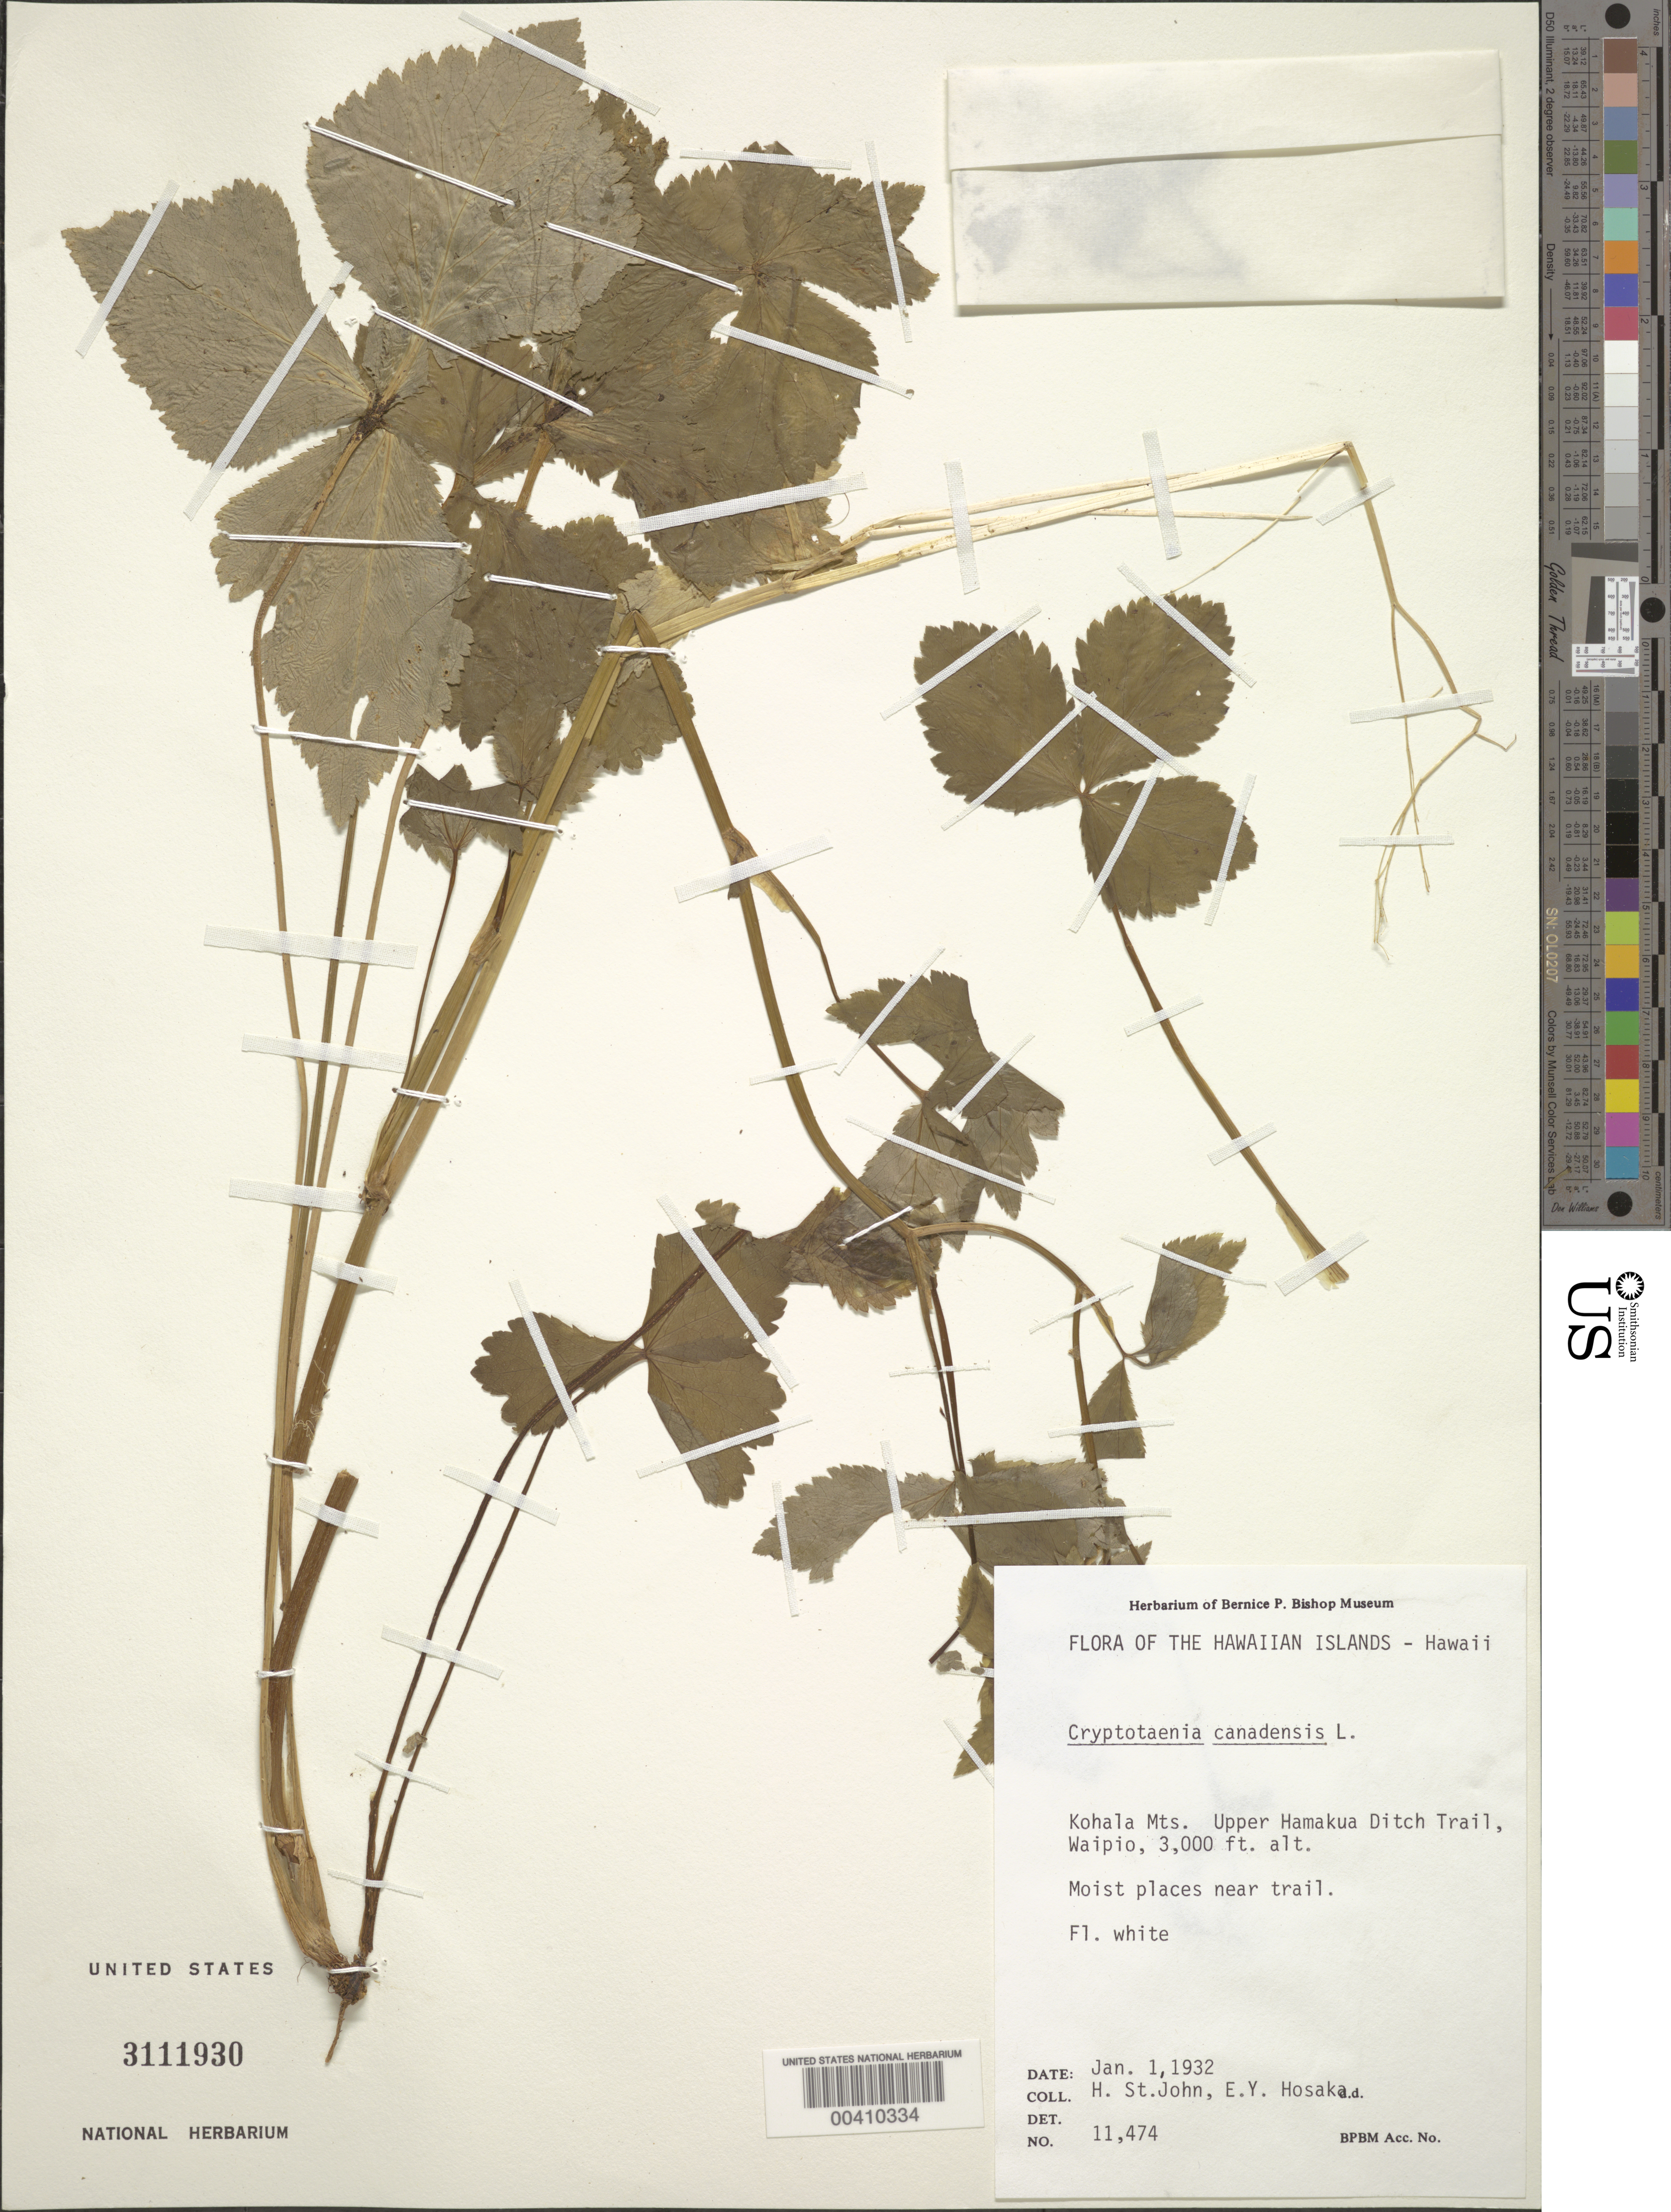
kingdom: Plantae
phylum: Tracheophyta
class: Magnoliopsida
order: Apiales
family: Apiaceae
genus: Cryptotaenia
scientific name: Cryptotaenia canadensis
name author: (L.) DC.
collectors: H. St. John & E. Y. Hosaka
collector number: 11474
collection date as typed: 1 Jan 1932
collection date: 1932-01-01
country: United States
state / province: Hawaii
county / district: Hawaii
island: Hawaii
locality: Kohala Mts, Upper Hamakua Ditch Trail, Waipio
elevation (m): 914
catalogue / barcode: US 3111930